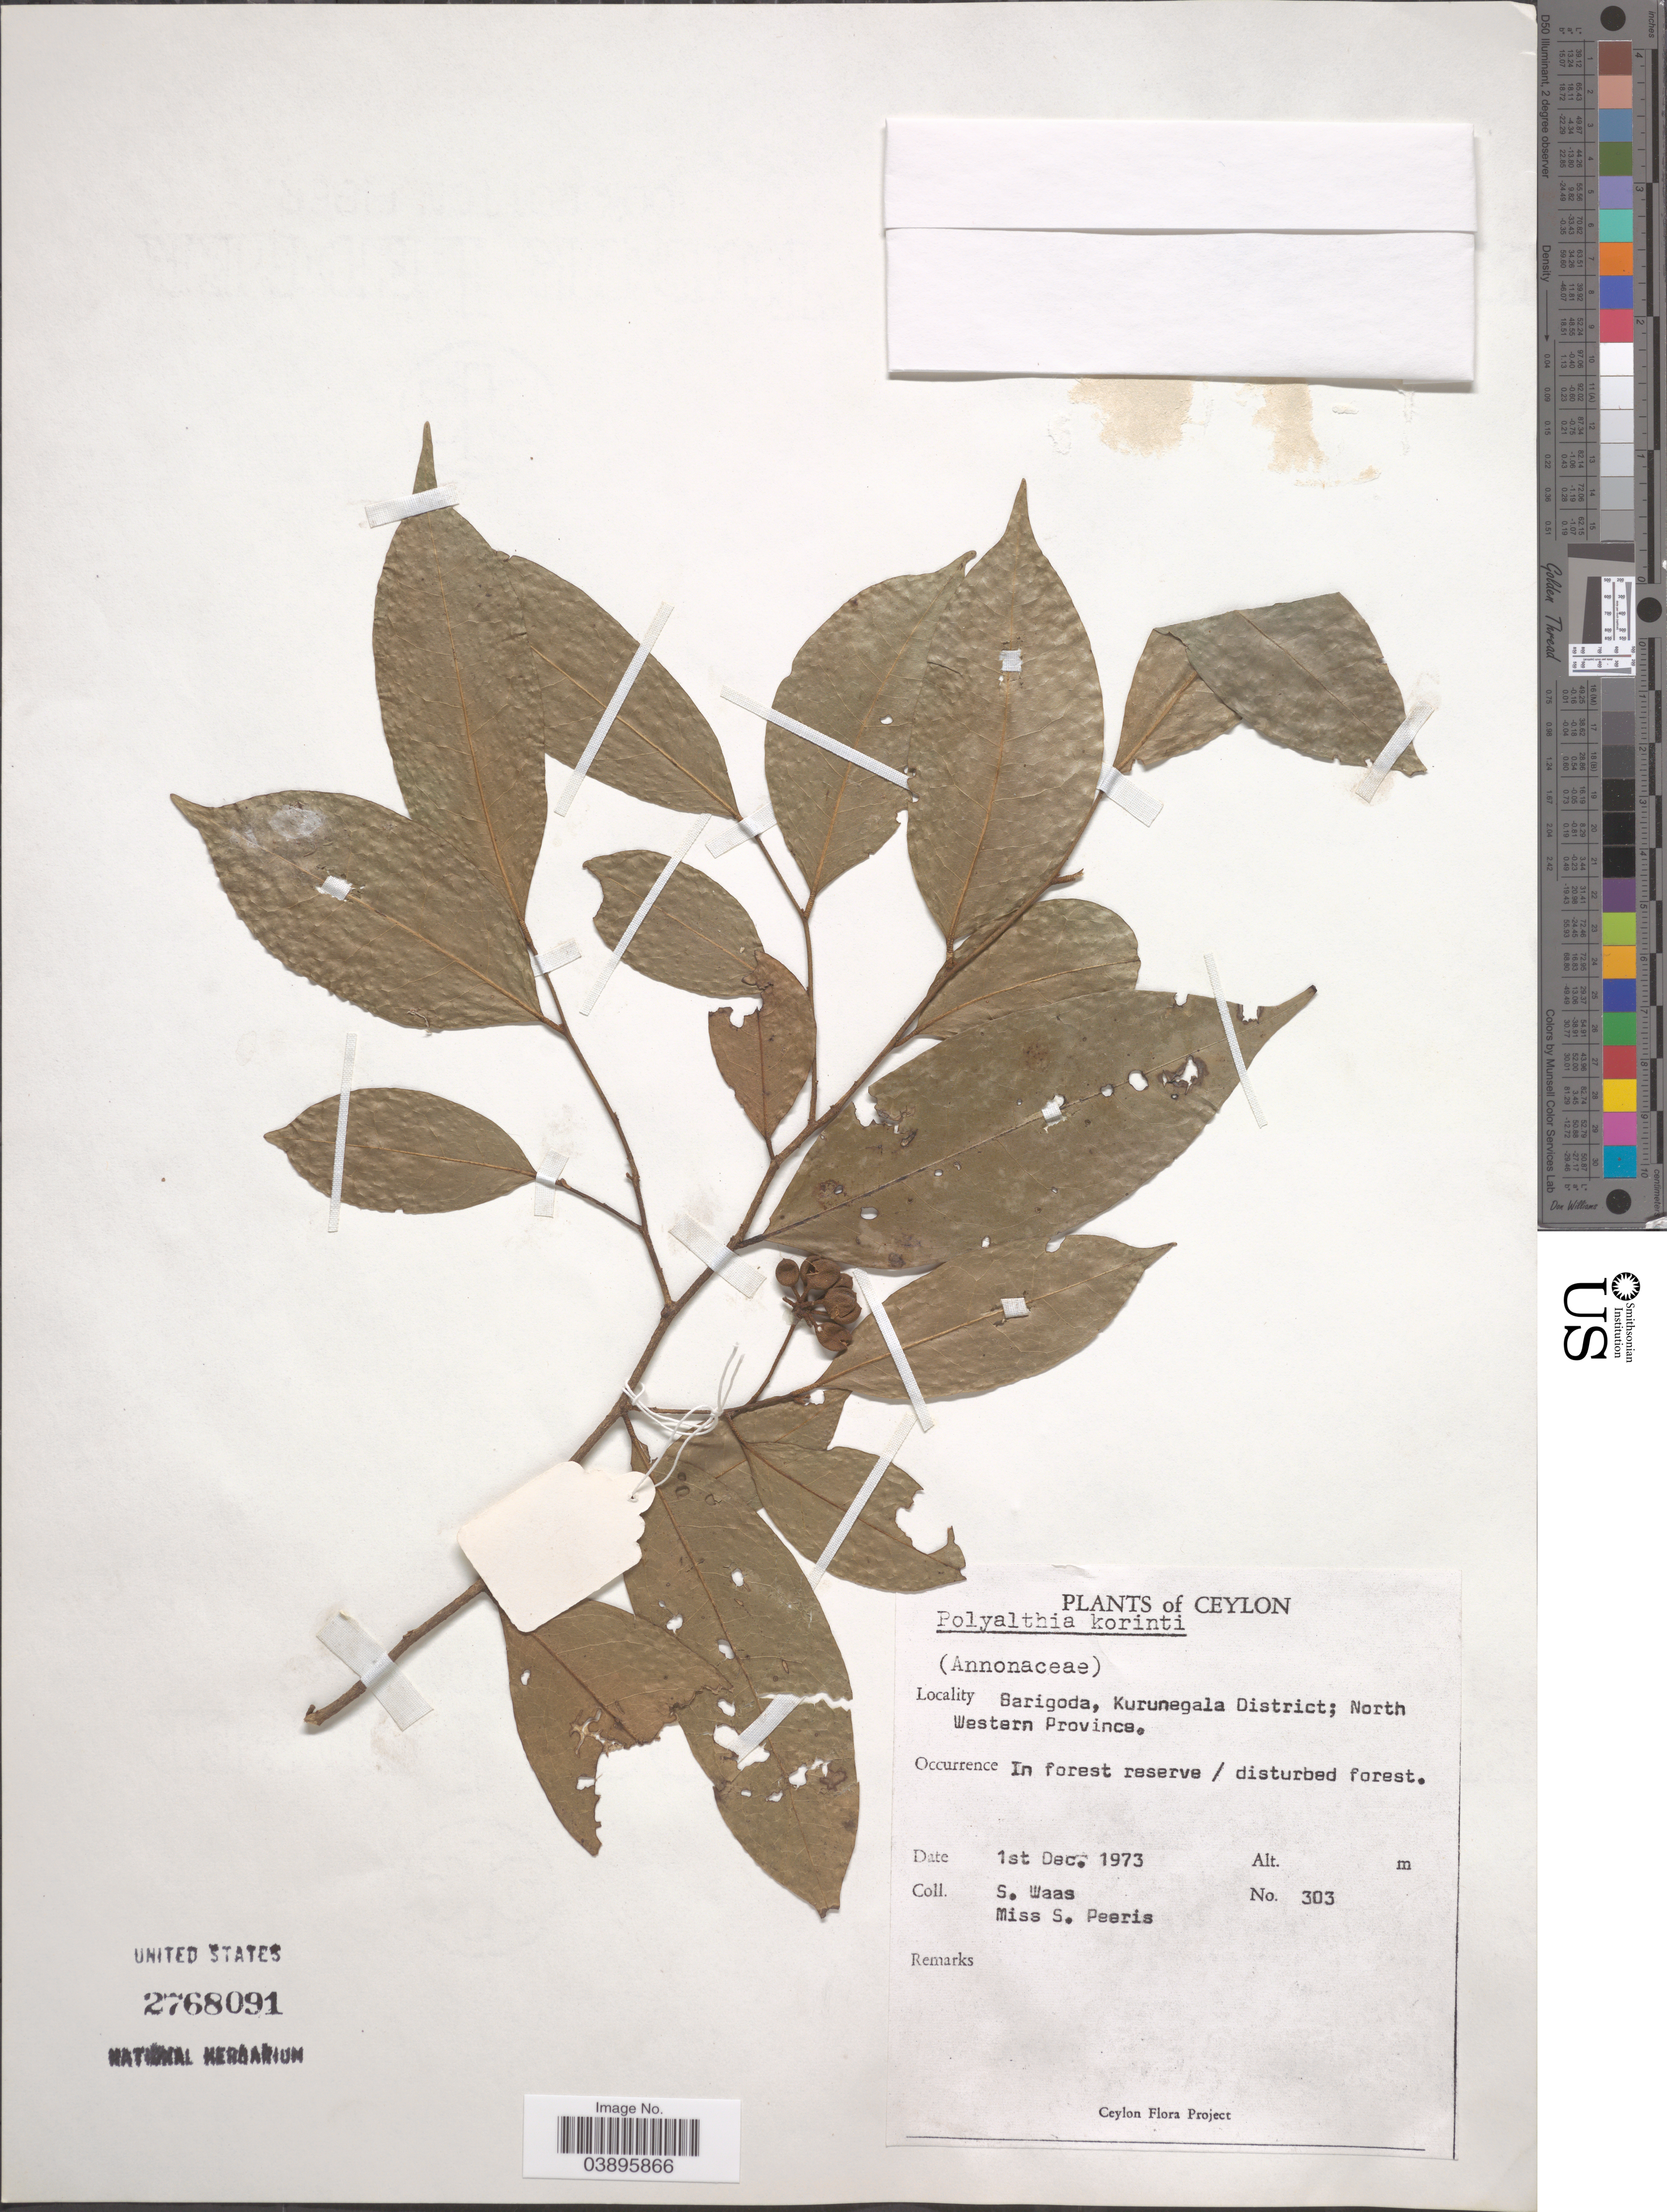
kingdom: Plantae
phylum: Tracheophyta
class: Magnoliopsida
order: Magnoliales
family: Annonaceae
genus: Polyalthia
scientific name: Polyalthia korinti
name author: (Dunal) Thwaites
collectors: S. Waas & S. Peeris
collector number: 303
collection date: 1973-12-01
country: Sri Lanka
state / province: North Western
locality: Ceylon. Barigoda, Kurunegala District.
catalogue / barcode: US 2768091